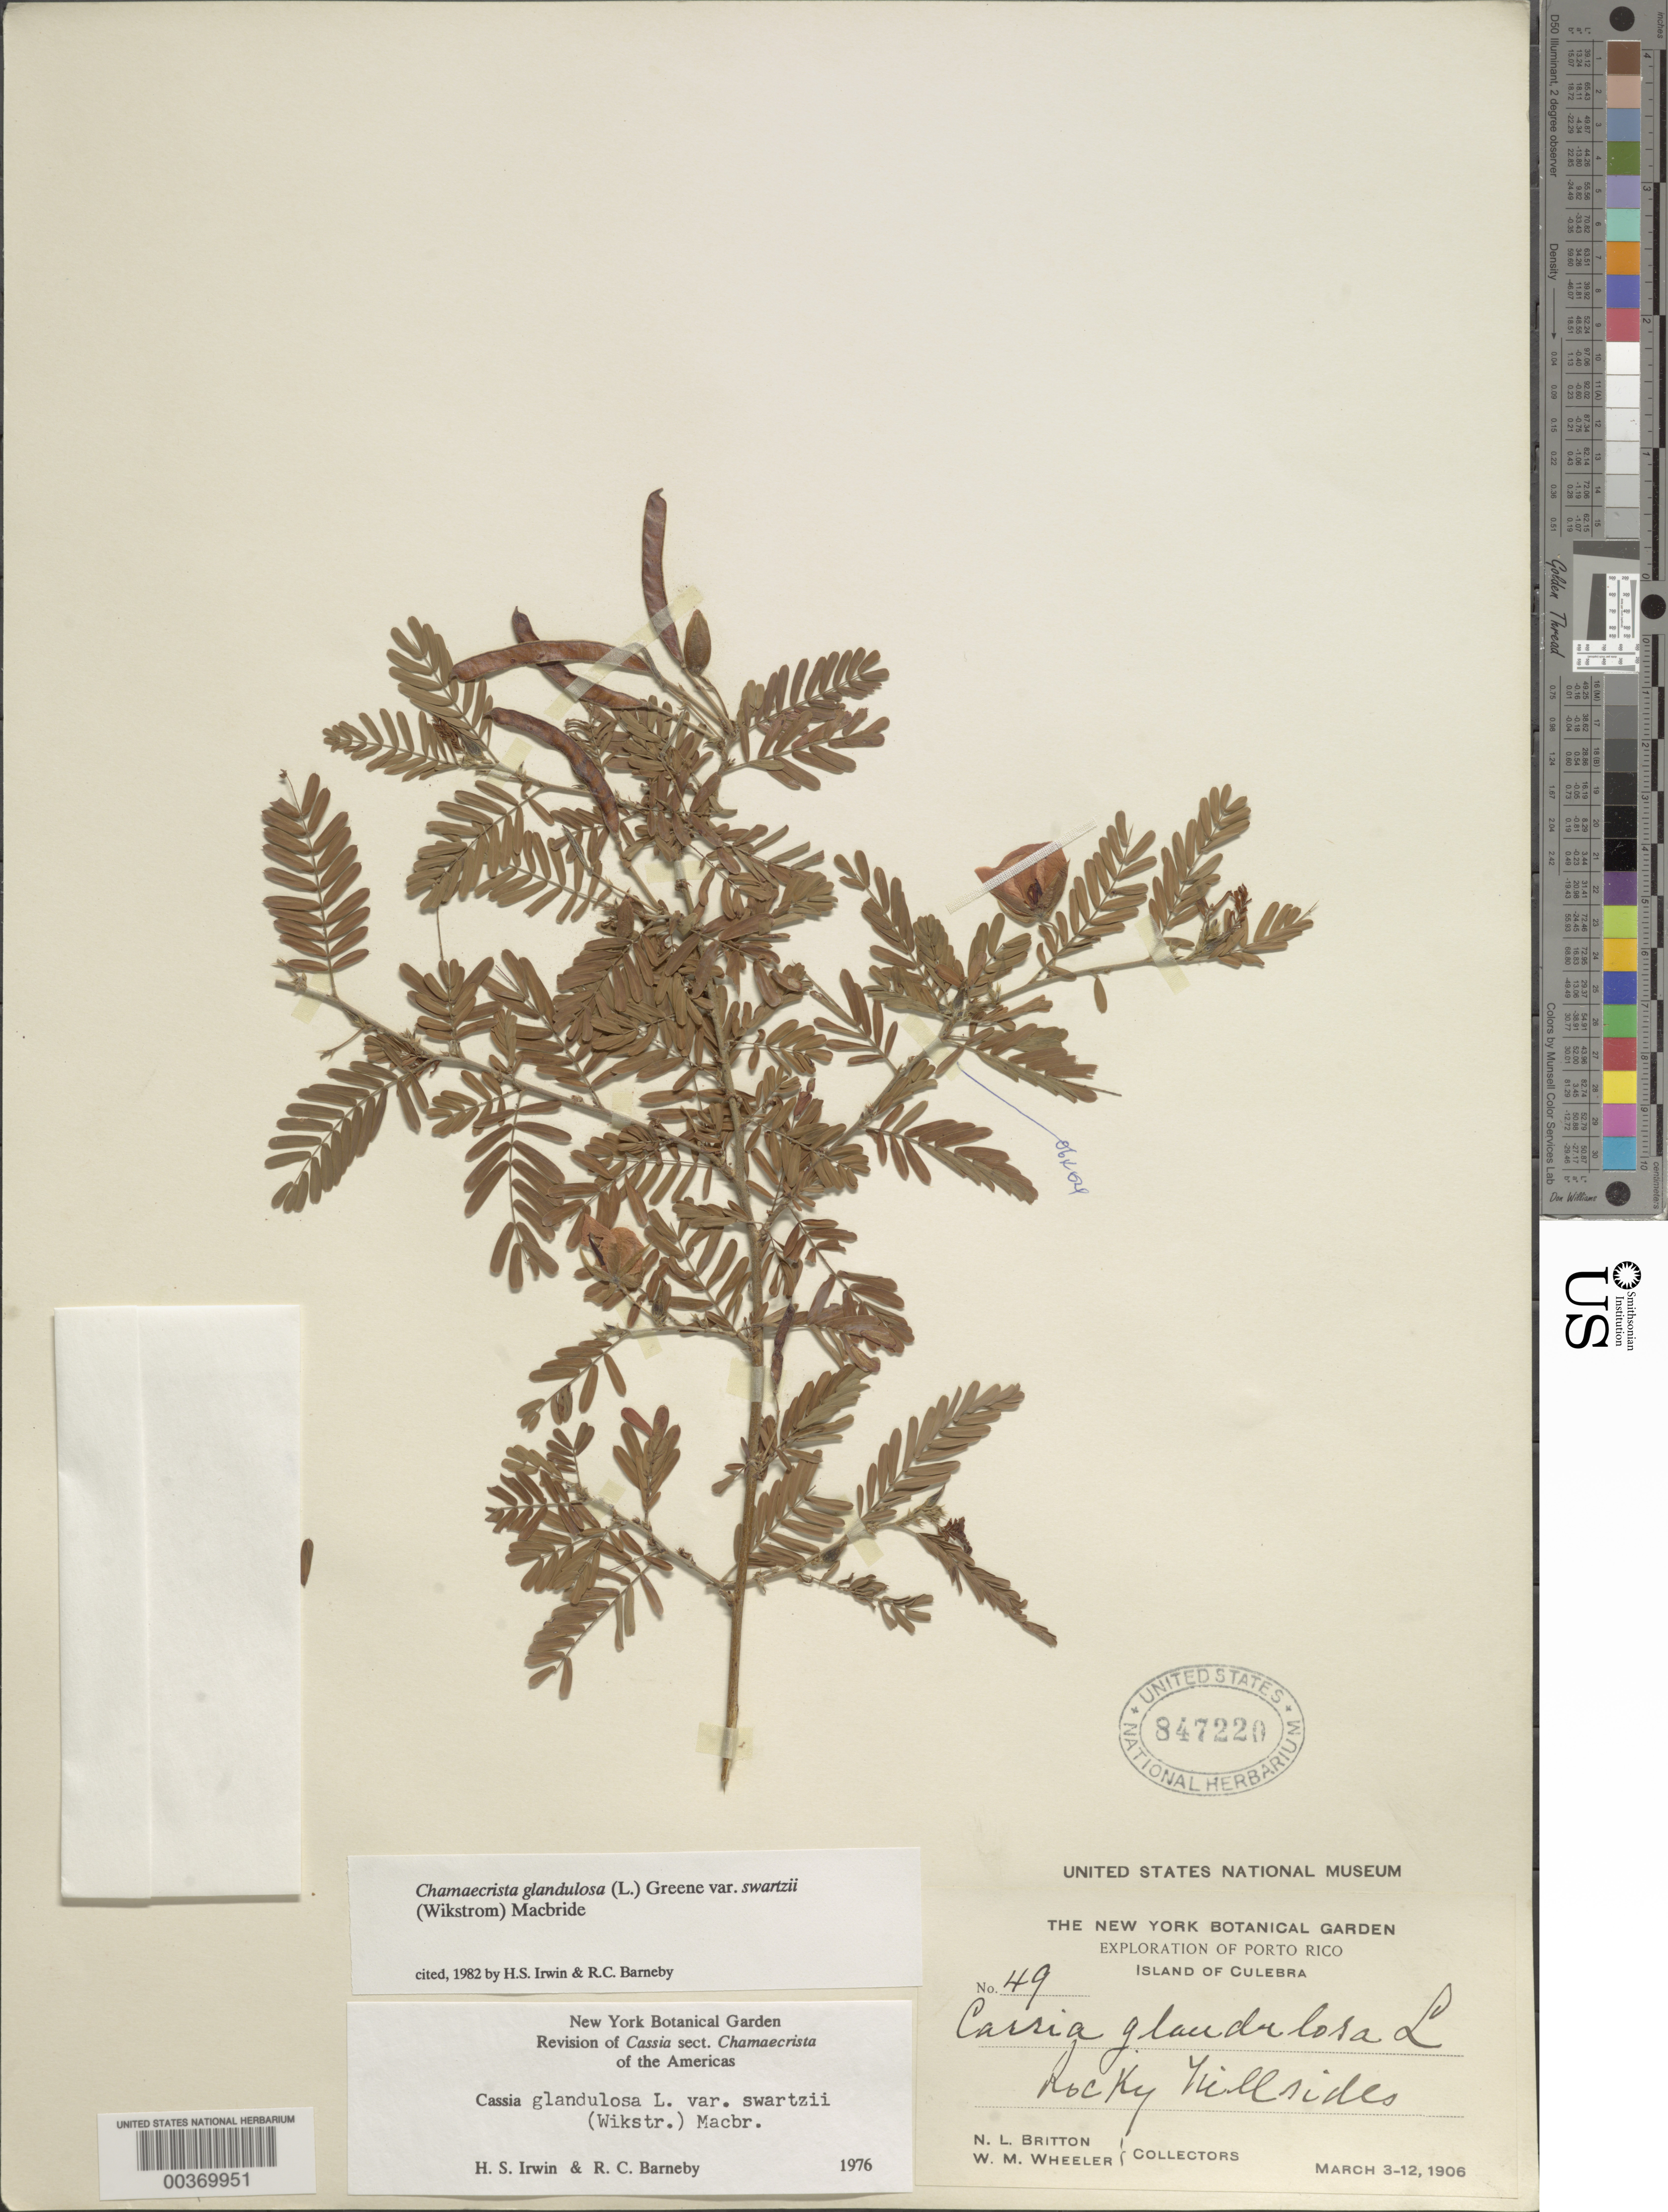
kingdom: Plantae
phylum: Tracheophyta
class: Magnoliopsida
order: Fabales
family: Fabaceae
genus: Chamaecrista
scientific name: Chamaecrista glandulosa var. swartzii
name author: (Wikstr.) H.S. Irwin & Barneby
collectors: N. Britton & W. Wheeler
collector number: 49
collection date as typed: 03 Mar 1906 to 12 Mar 1906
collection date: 1906-03-03/1906-03-12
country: Puerto Rico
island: Greater Antilles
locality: Island of culebra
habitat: Rocky hillsides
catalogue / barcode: US 847220